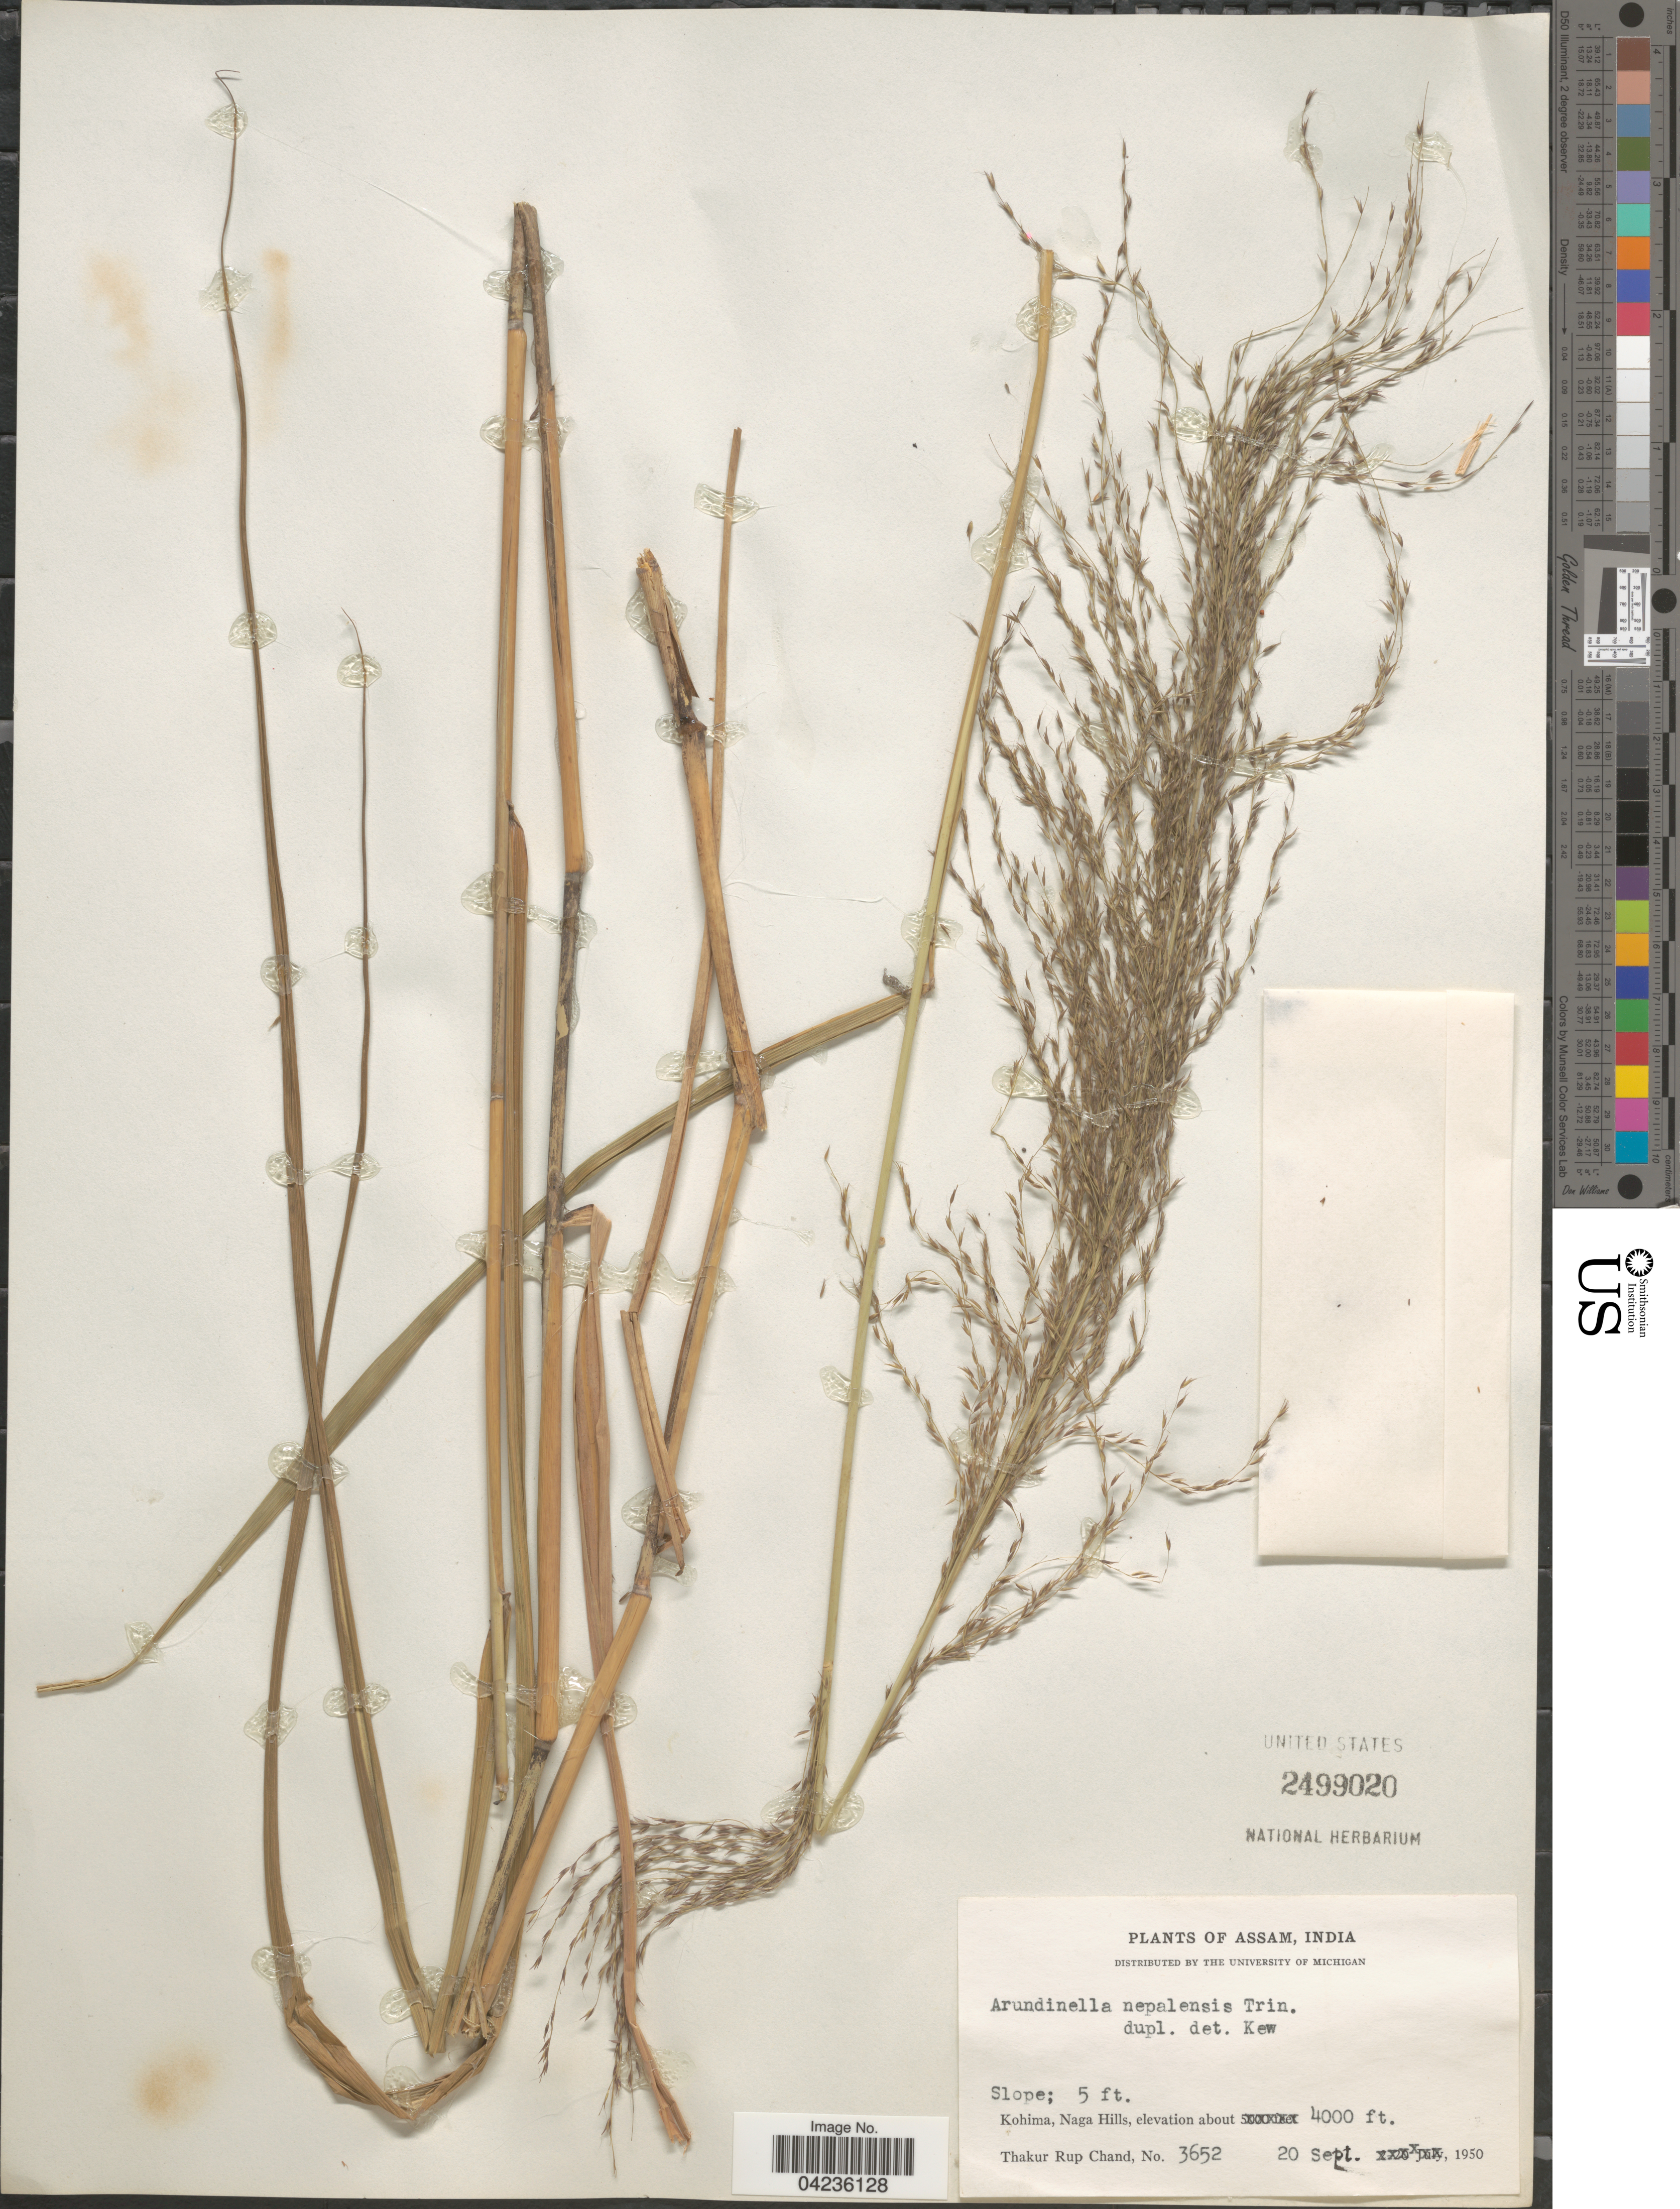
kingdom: Plantae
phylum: Tracheophyta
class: Liliopsida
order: Poales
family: Poaceae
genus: Arundinella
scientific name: Arundinella nepalensis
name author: Trin.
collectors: T. R. Chand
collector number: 3652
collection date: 1950-09-20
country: India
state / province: Assam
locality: Kohima, Naga Hills.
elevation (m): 1219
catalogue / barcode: US 2499020